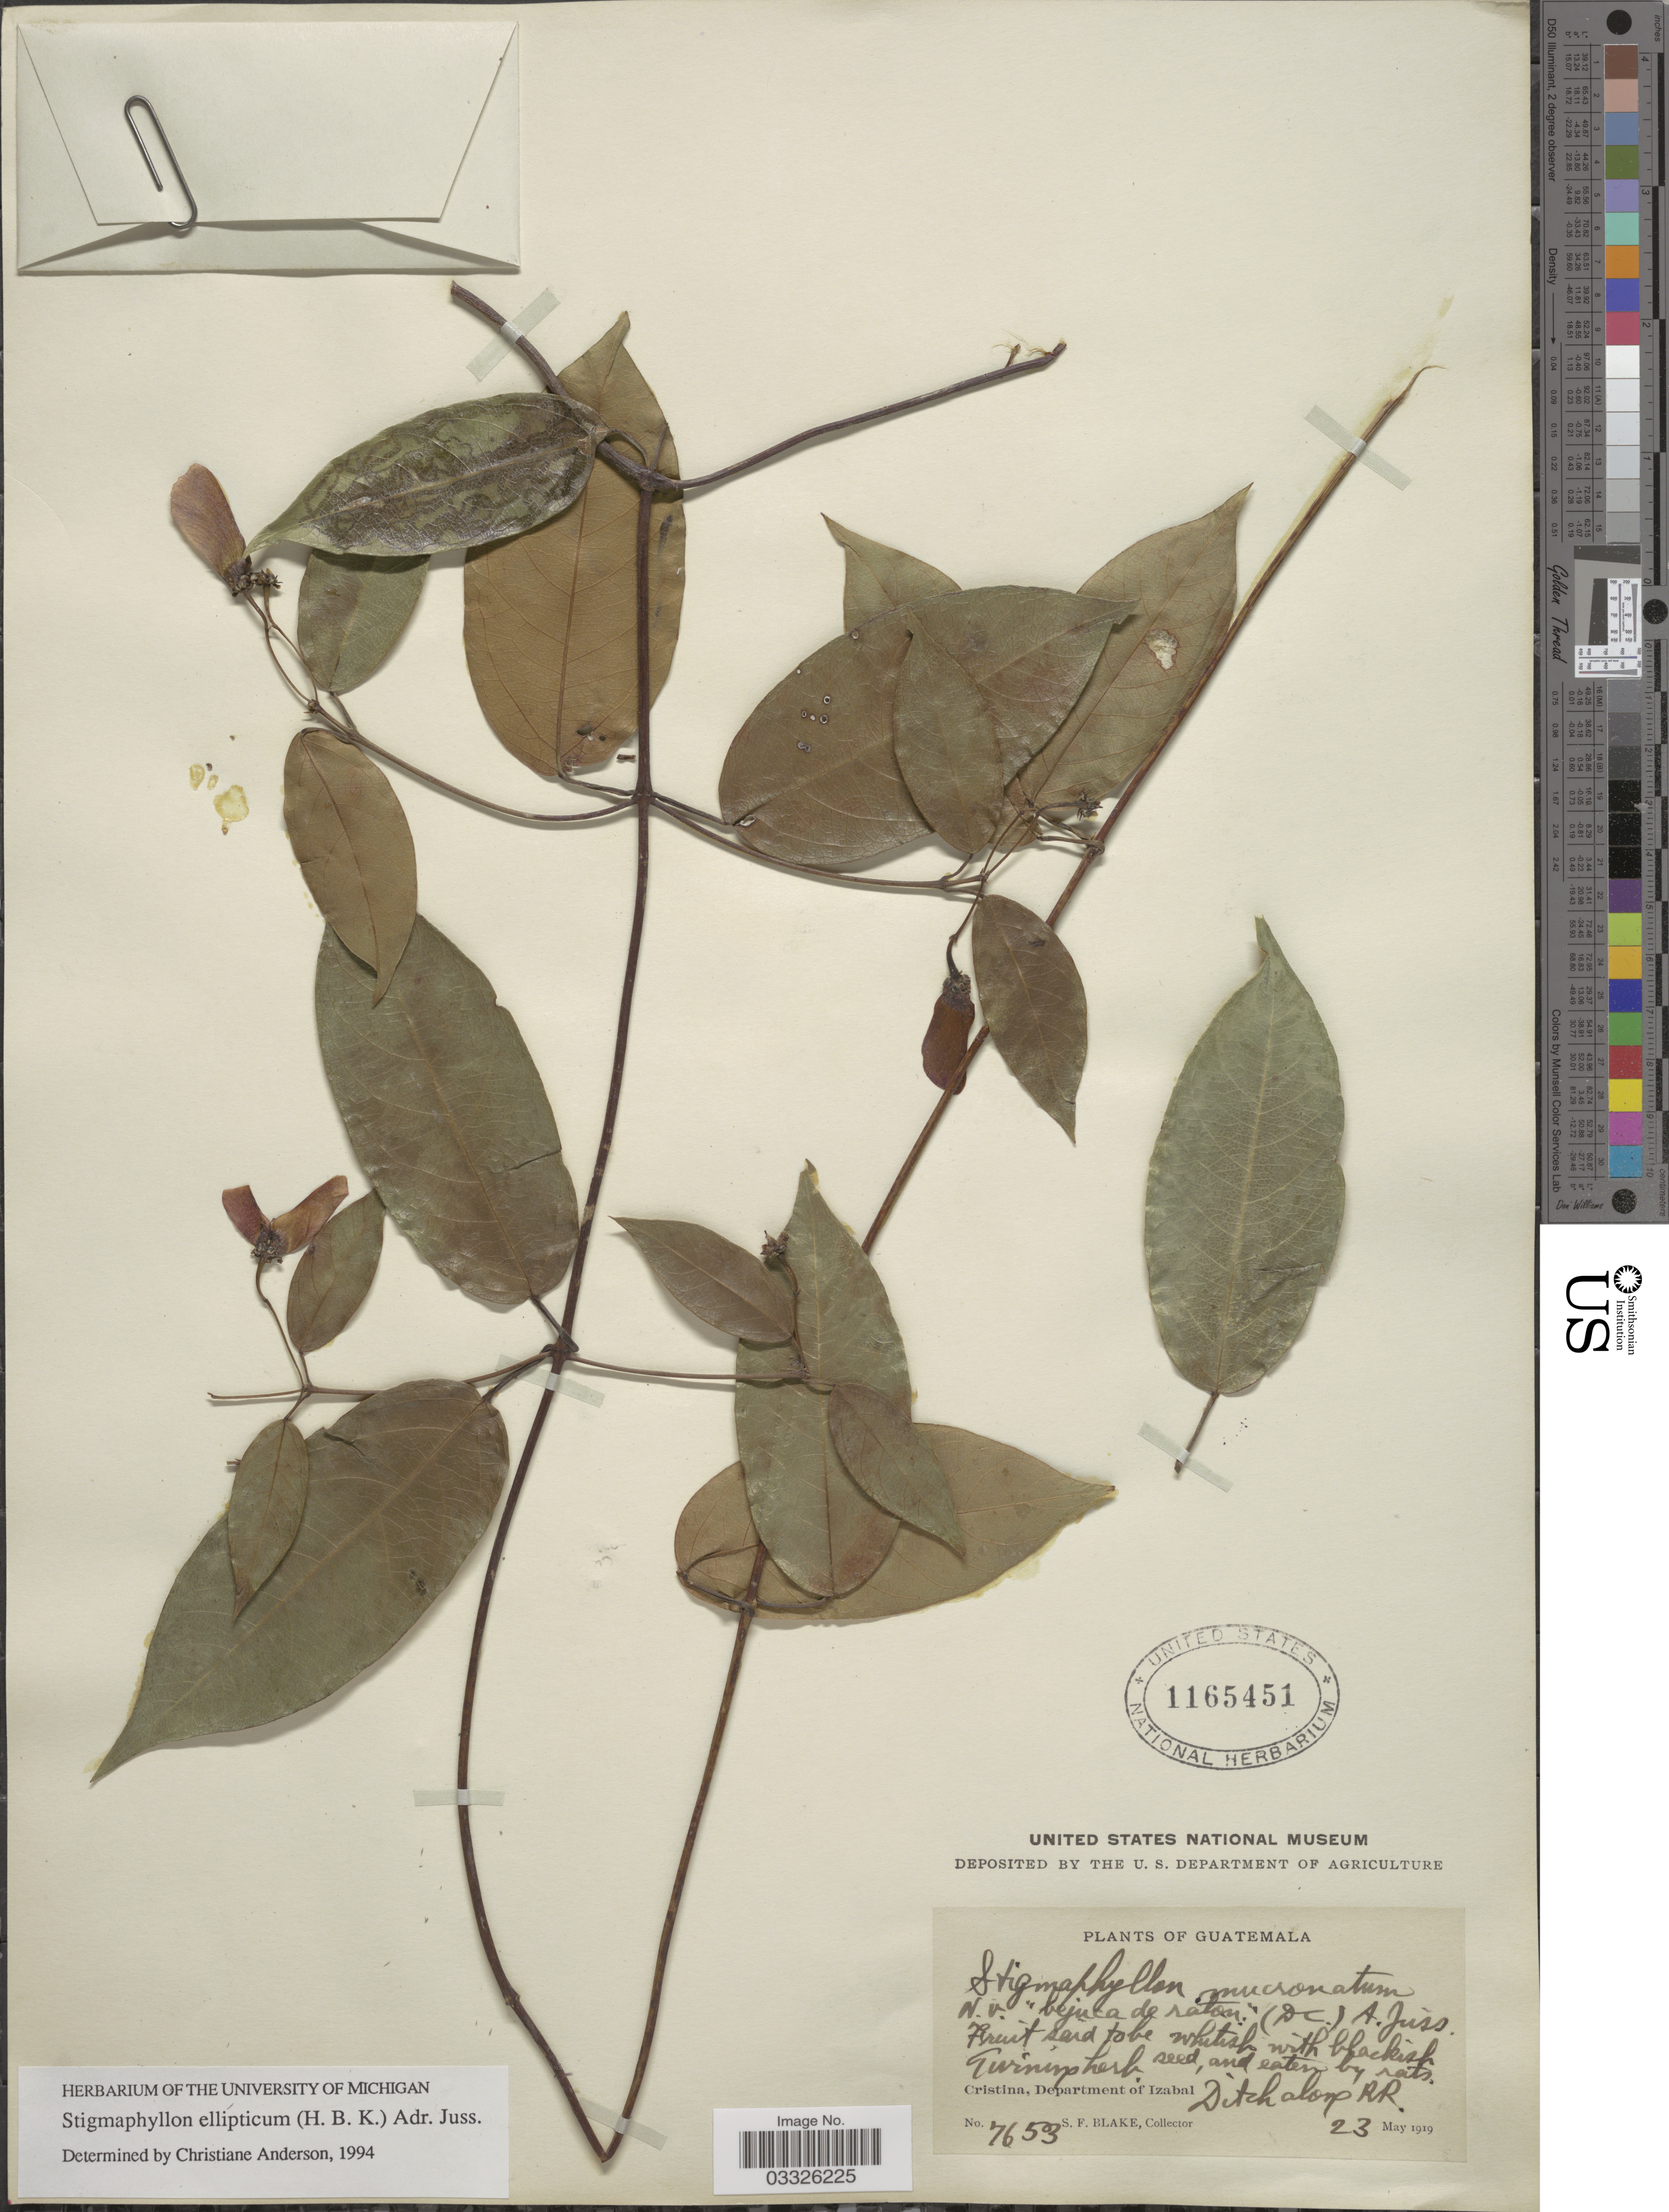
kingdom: Plantae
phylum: Tracheophyta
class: Magnoliopsida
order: Malpighiales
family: Malpighiaceae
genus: Stigmaphyllon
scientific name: Stigmaphyllon ellipticum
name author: (Kunth) A. Juss.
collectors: S. Blake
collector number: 76503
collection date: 1919-05-23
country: Guatemala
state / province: Izabal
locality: Cristina, Department of Izabal. Ditch along RR.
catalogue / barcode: US 1165451